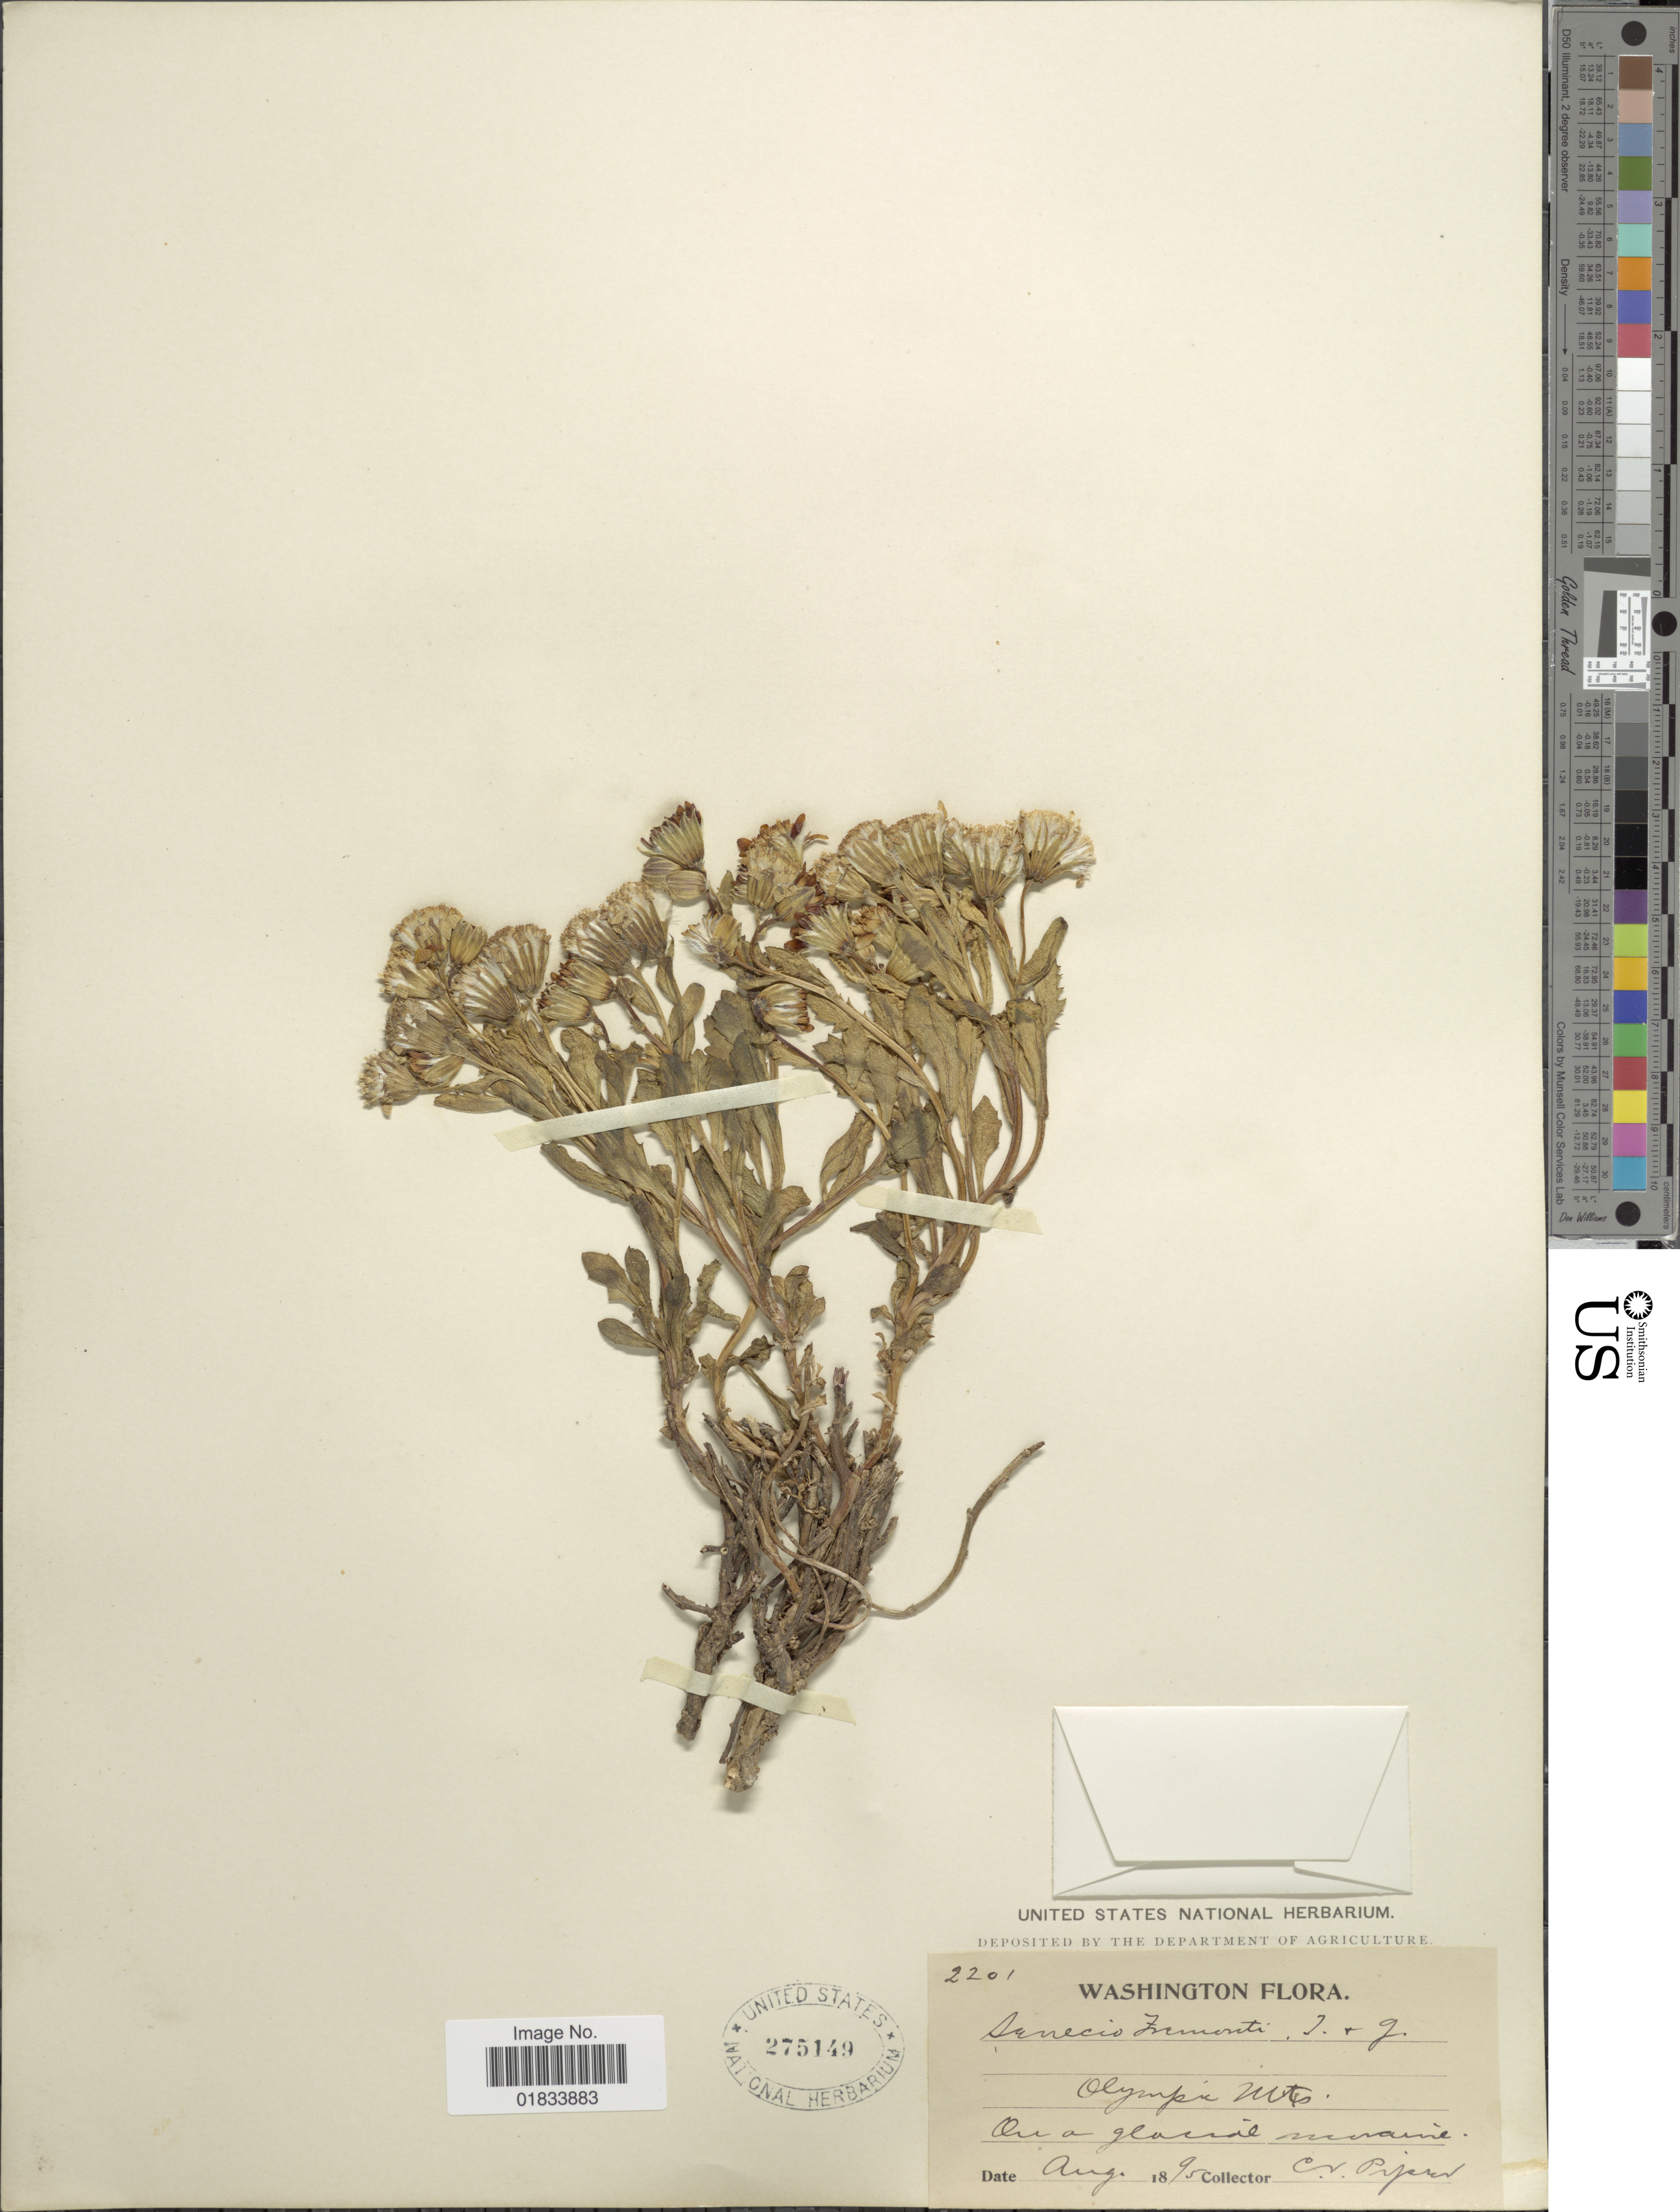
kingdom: Plantae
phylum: Tracheophyta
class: Magnoliopsida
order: Asterales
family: Asteraceae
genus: Senecio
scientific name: Senecio fremontii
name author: Torr. & A. Gray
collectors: C. V. Piper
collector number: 2201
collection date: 1895-08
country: United States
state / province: Washington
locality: Olympic Mts.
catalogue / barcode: US 275149